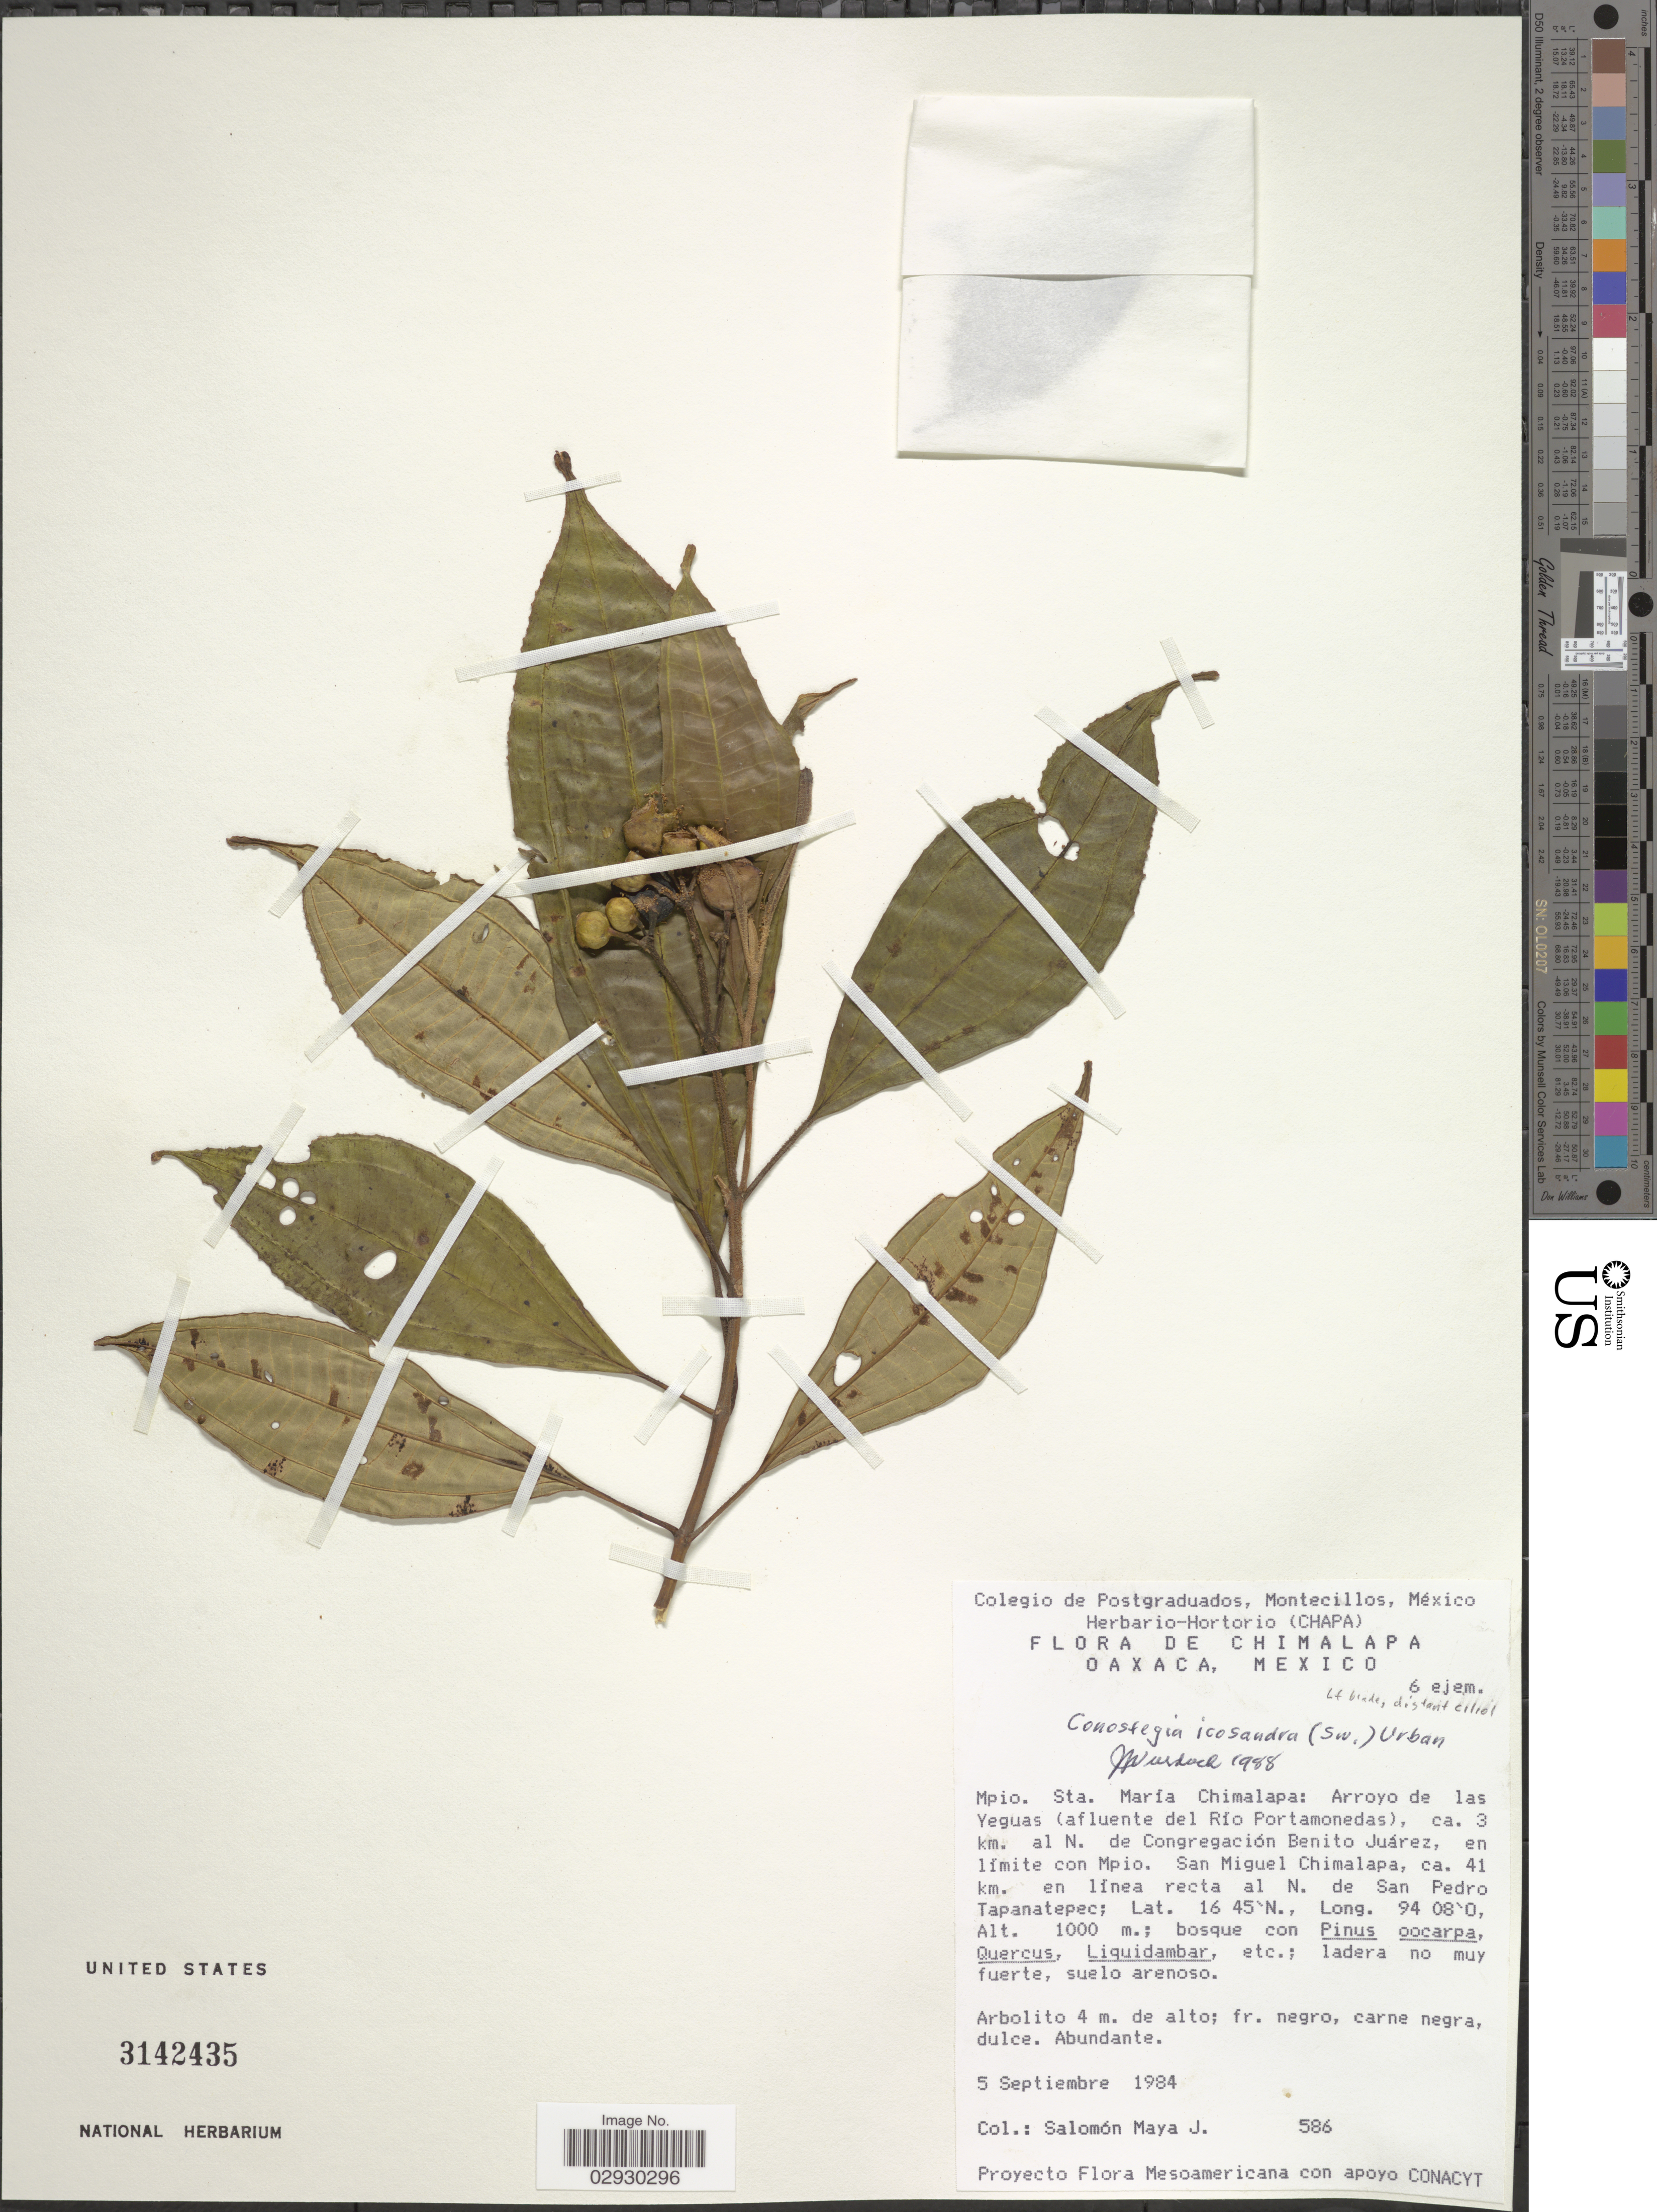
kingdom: Plantae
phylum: Tracheophyta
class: Magnoliopsida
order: Myrtales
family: Melastomataceae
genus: Conostegia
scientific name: Conostegia icosandra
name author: (Sw.) Urb.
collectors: S. Maya J.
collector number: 586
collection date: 1984-09-05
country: Mexico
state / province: Oaxaca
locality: Mpio. Sta. María Chimalapa: Arroyo de las Yeguas (afluente del Río Portamonedas), ca. 3 km. al N. de Congregación Benito Juárez, en límite con Mpio. San Miguel Chimalapa, ca. 41 km. en línea recta al N. de San Pedro Tapanatepec.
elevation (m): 1000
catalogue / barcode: US 3142435